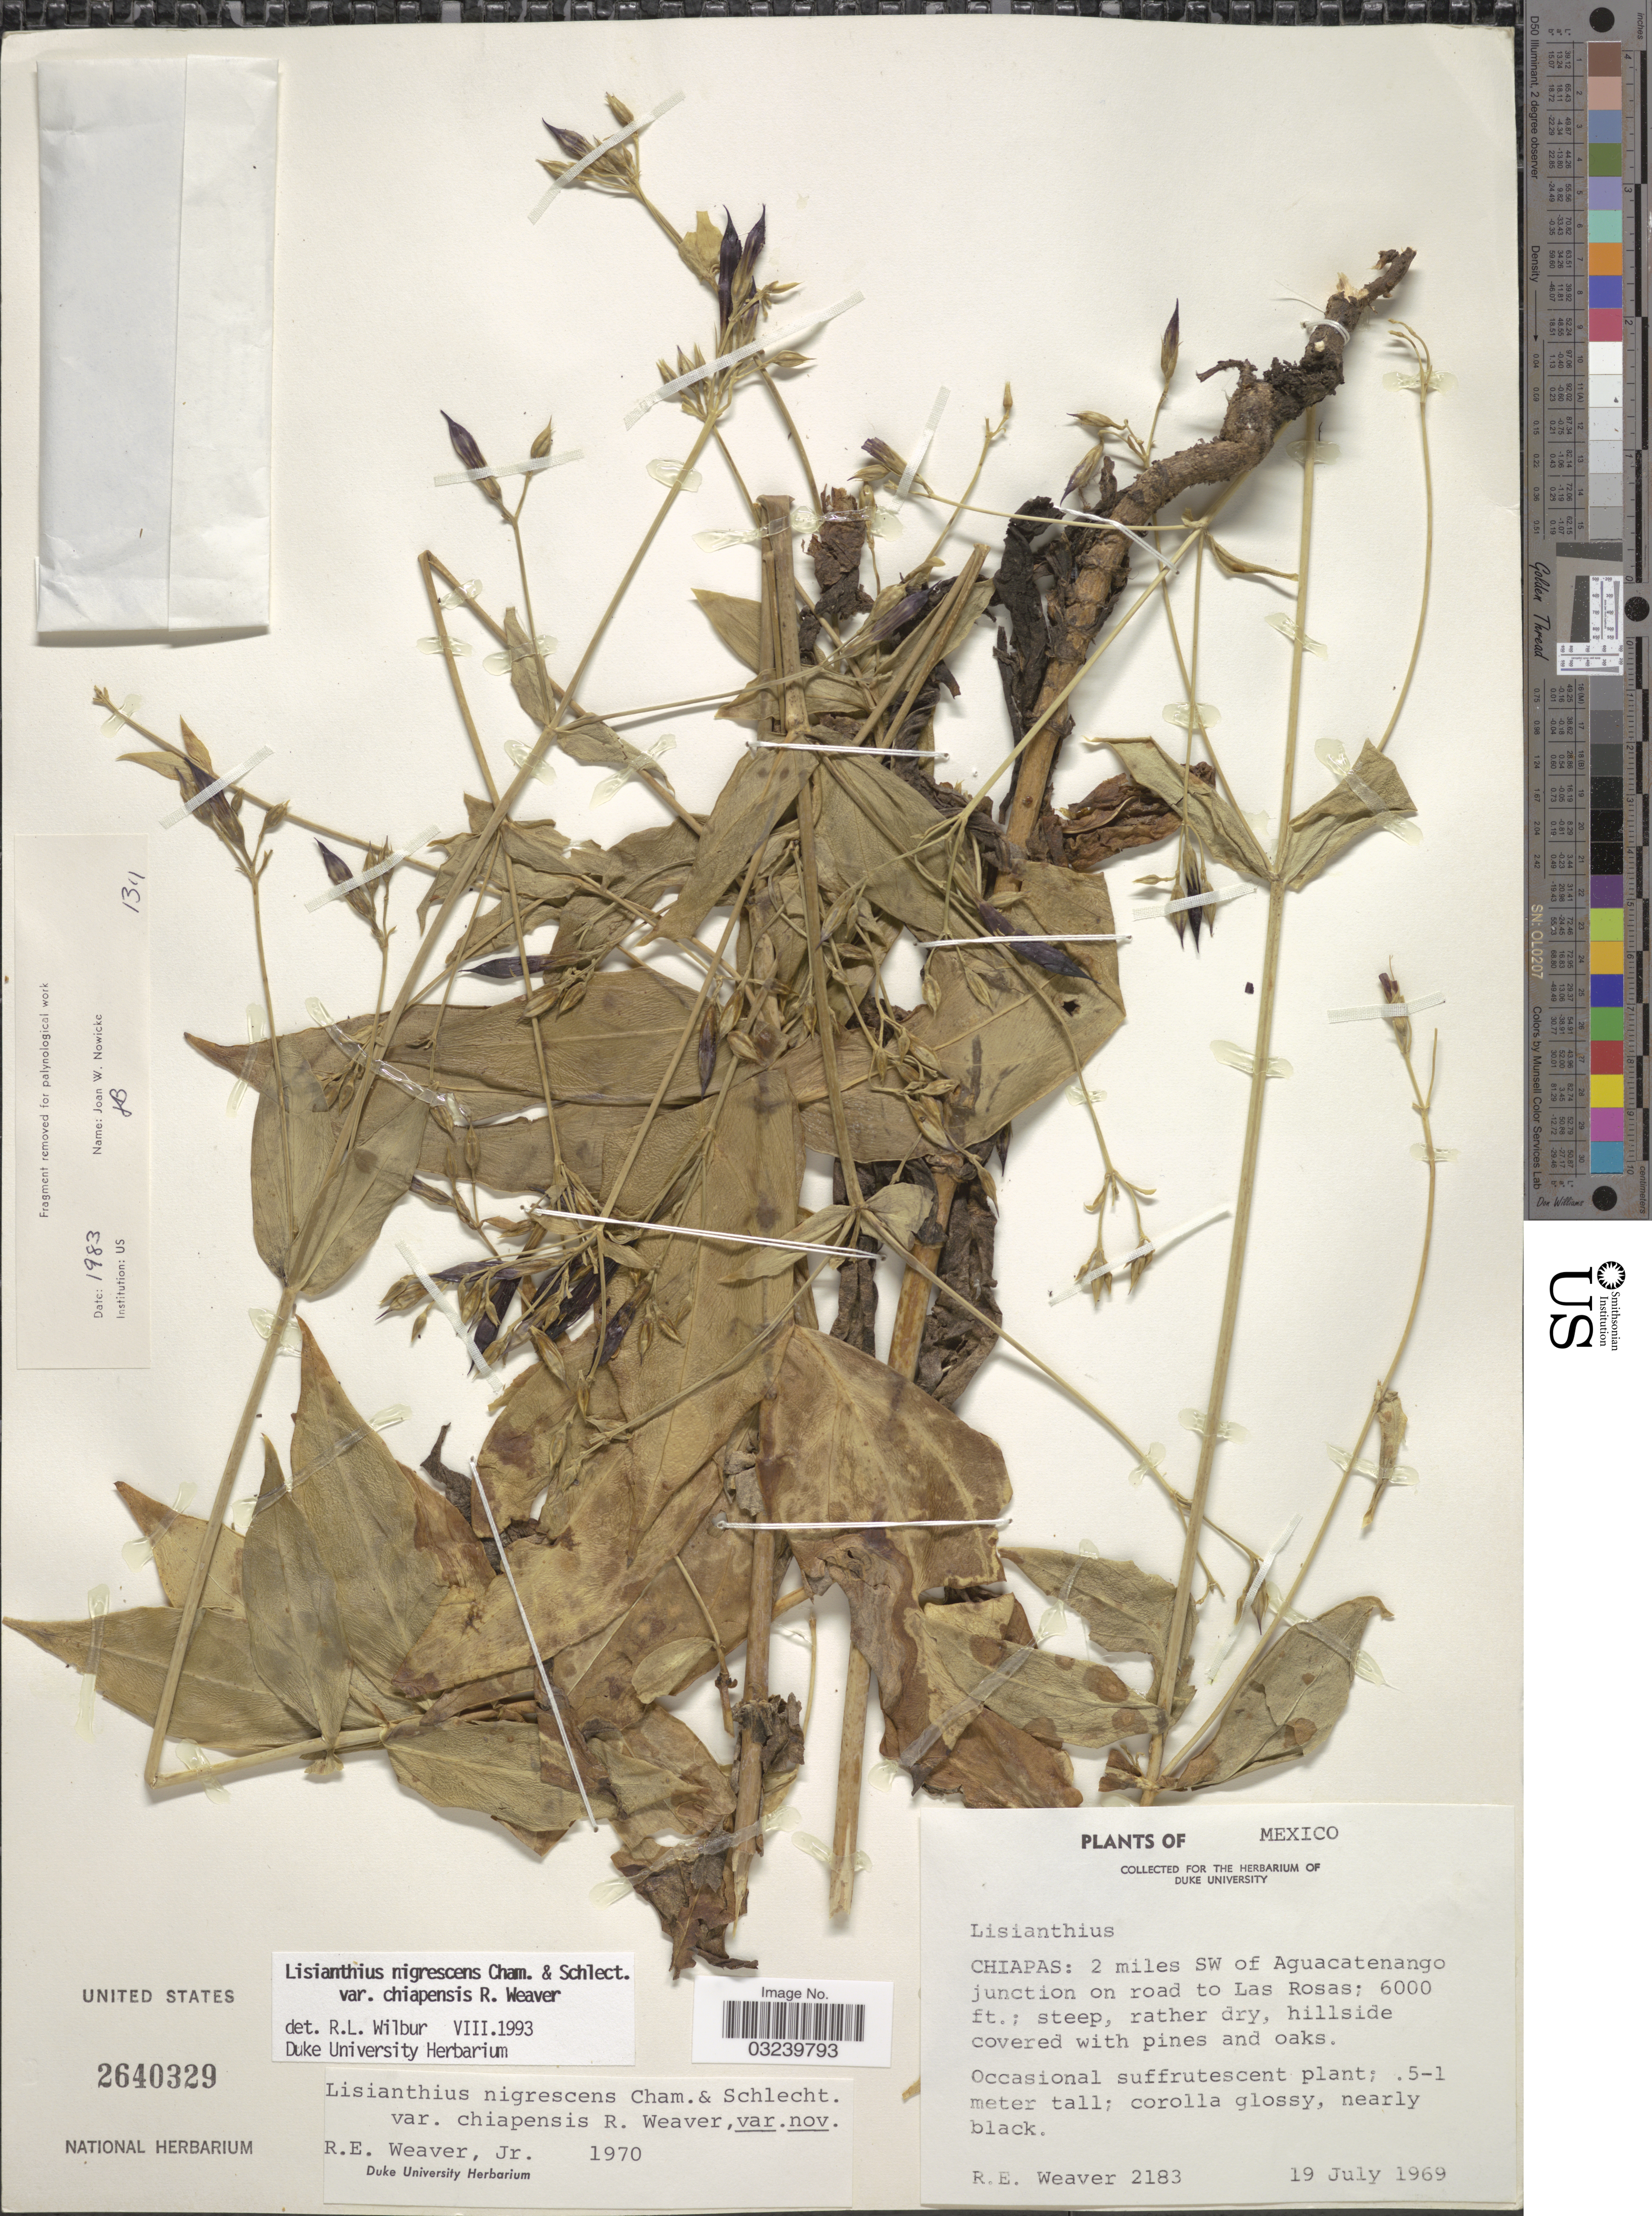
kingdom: Plantae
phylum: Tracheophyta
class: Magnoliopsida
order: Gentianales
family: Gentianaceae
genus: Lisianthius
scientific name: Lisianthius nigrescens var. chiapensis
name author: Weaver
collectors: R. E. Weaver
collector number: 2183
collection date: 1969-07-19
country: Mexico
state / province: Chiapas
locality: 2 miles SW of Aguacatenano junction on road to Las Rosas.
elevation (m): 1829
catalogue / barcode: US 2640329